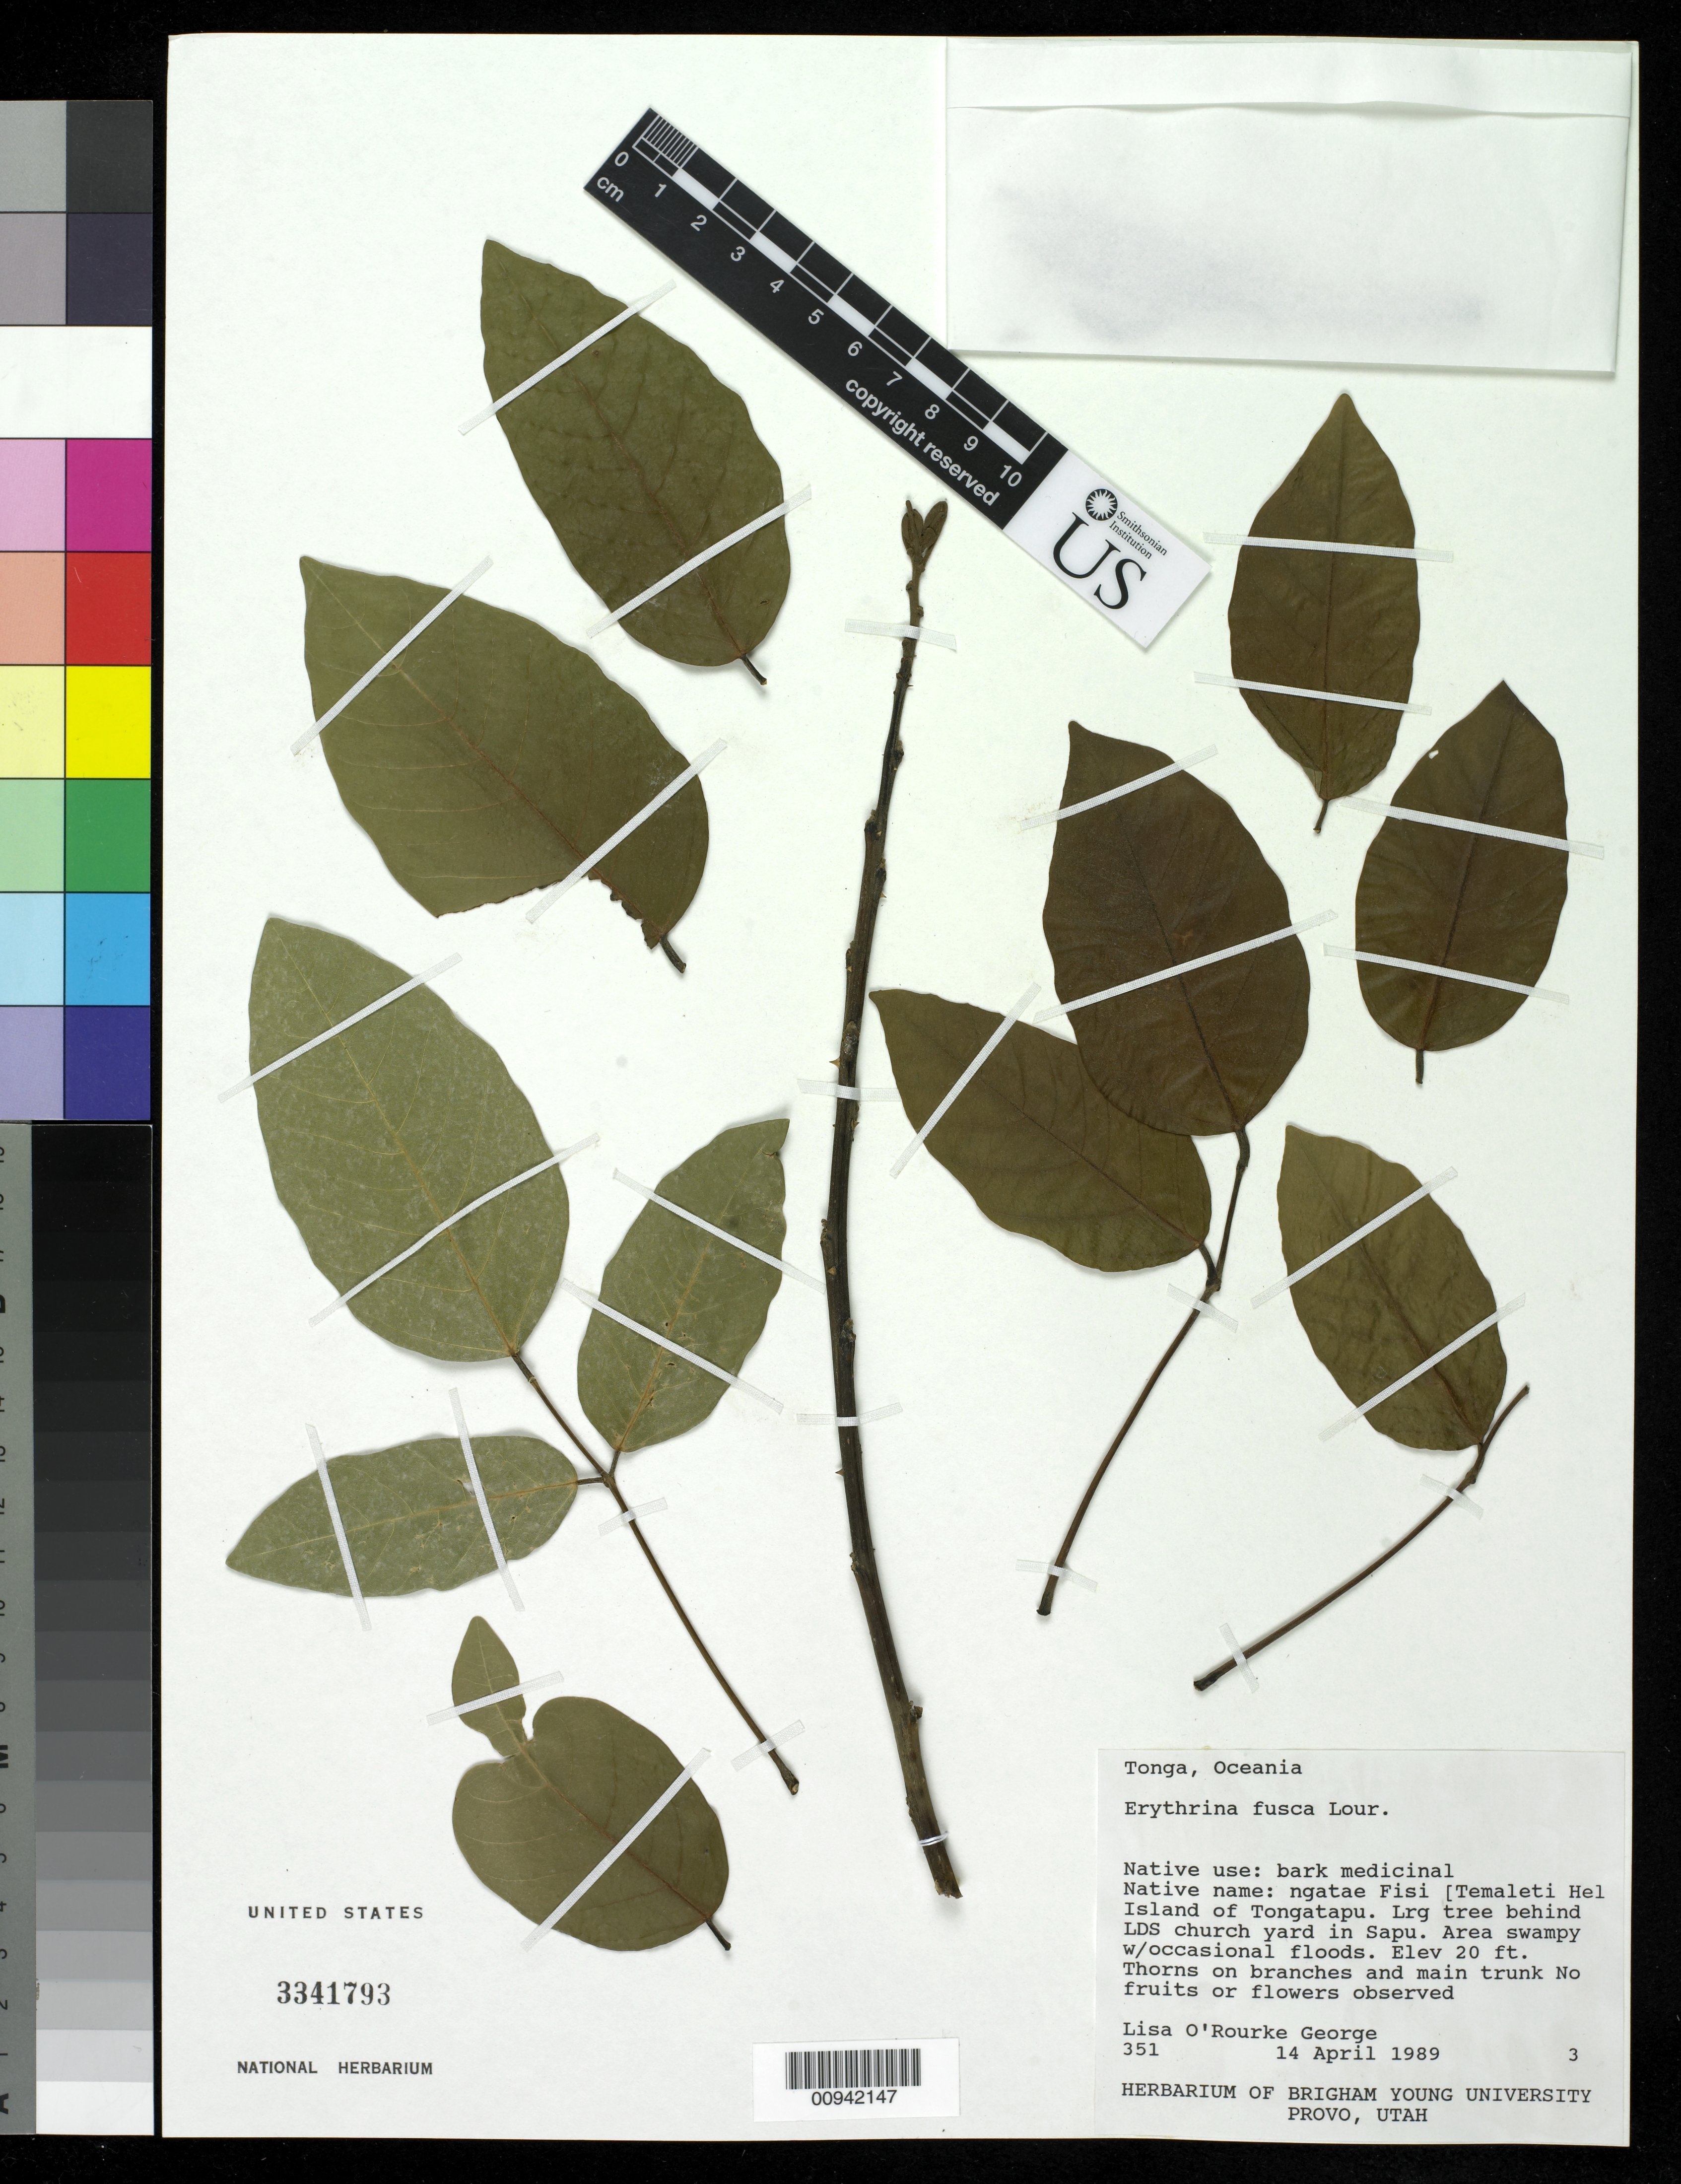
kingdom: Plantae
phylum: Tracheophyta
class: Magnoliopsida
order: Fabales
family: Fabaceae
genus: Erythrina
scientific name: Erythrina fusca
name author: Lour.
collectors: L. George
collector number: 351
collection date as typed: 14 Apr 1989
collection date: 1989-04-14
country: Tonga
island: Tongatapu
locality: behind LDS church yard in Sapu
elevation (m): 6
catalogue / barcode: US 3341793